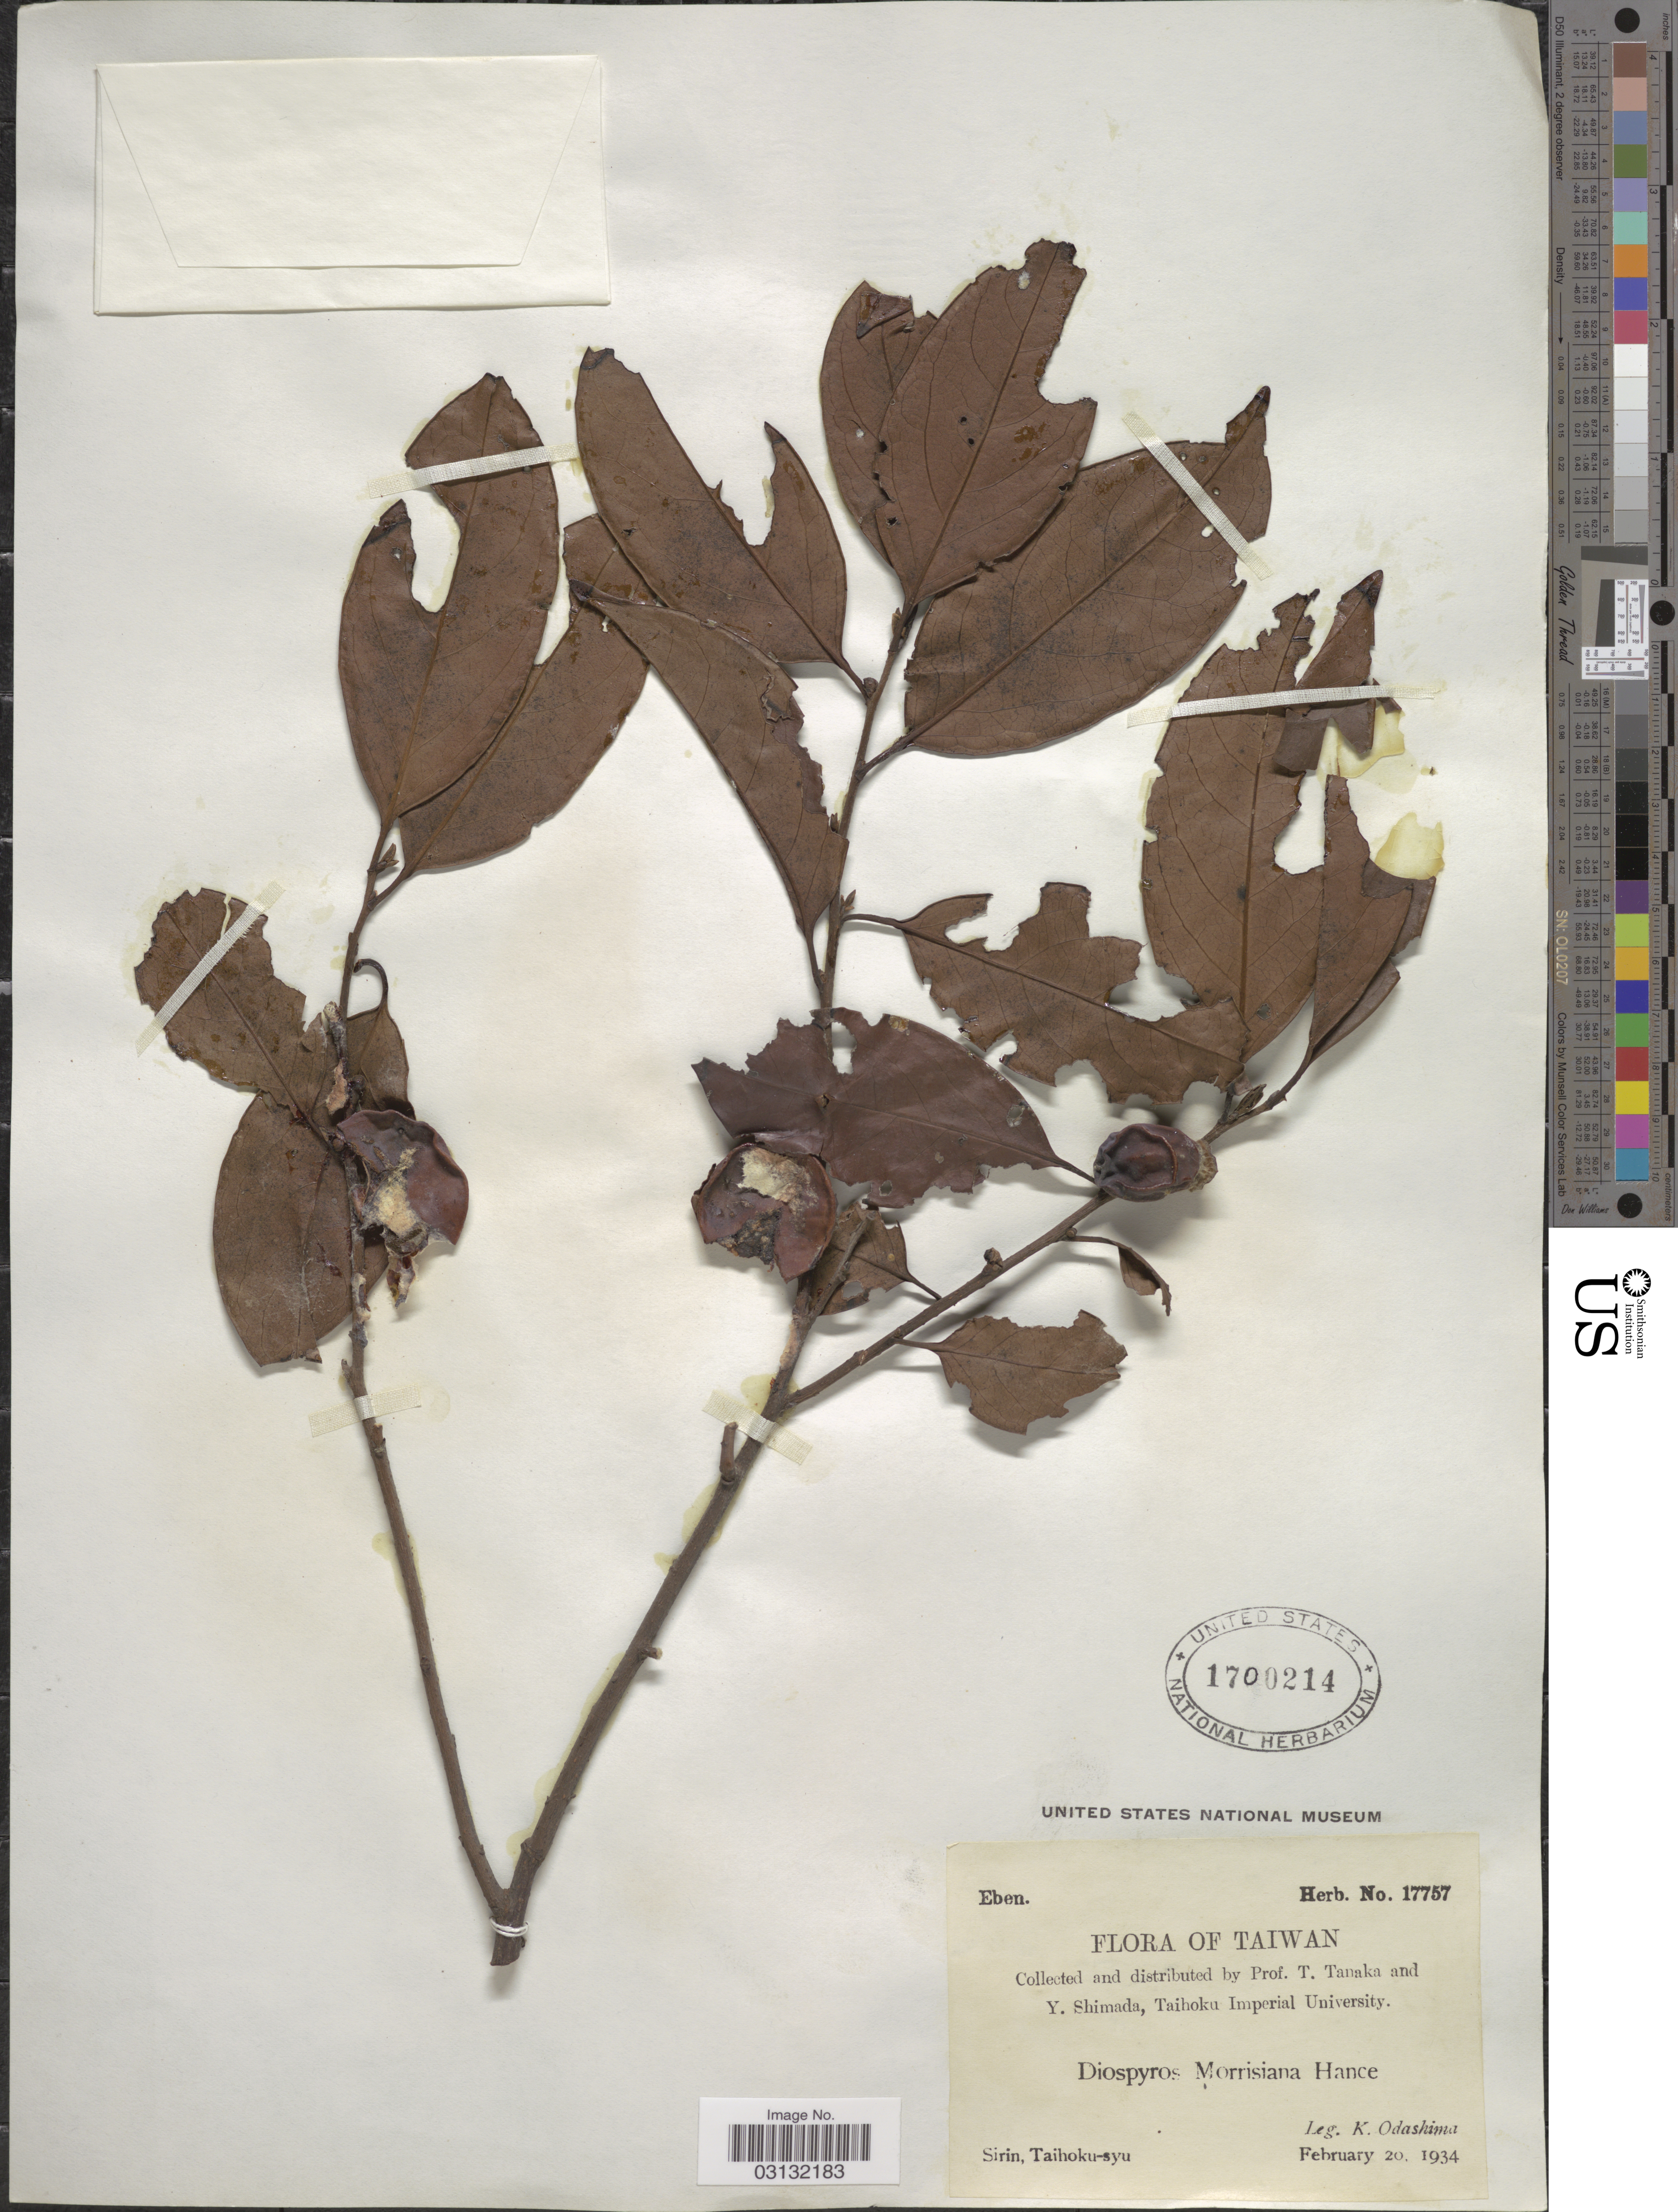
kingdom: Plantae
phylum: Tracheophyta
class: Magnoliopsida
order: Ericales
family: Ebenaceae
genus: Diospyros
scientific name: Diospyros morrisiana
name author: Hance in Walp.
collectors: K. Odashima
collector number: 17757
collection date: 1934-02-20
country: Taiwan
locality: Sirin, Taihoku-syu.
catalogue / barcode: US 1700214